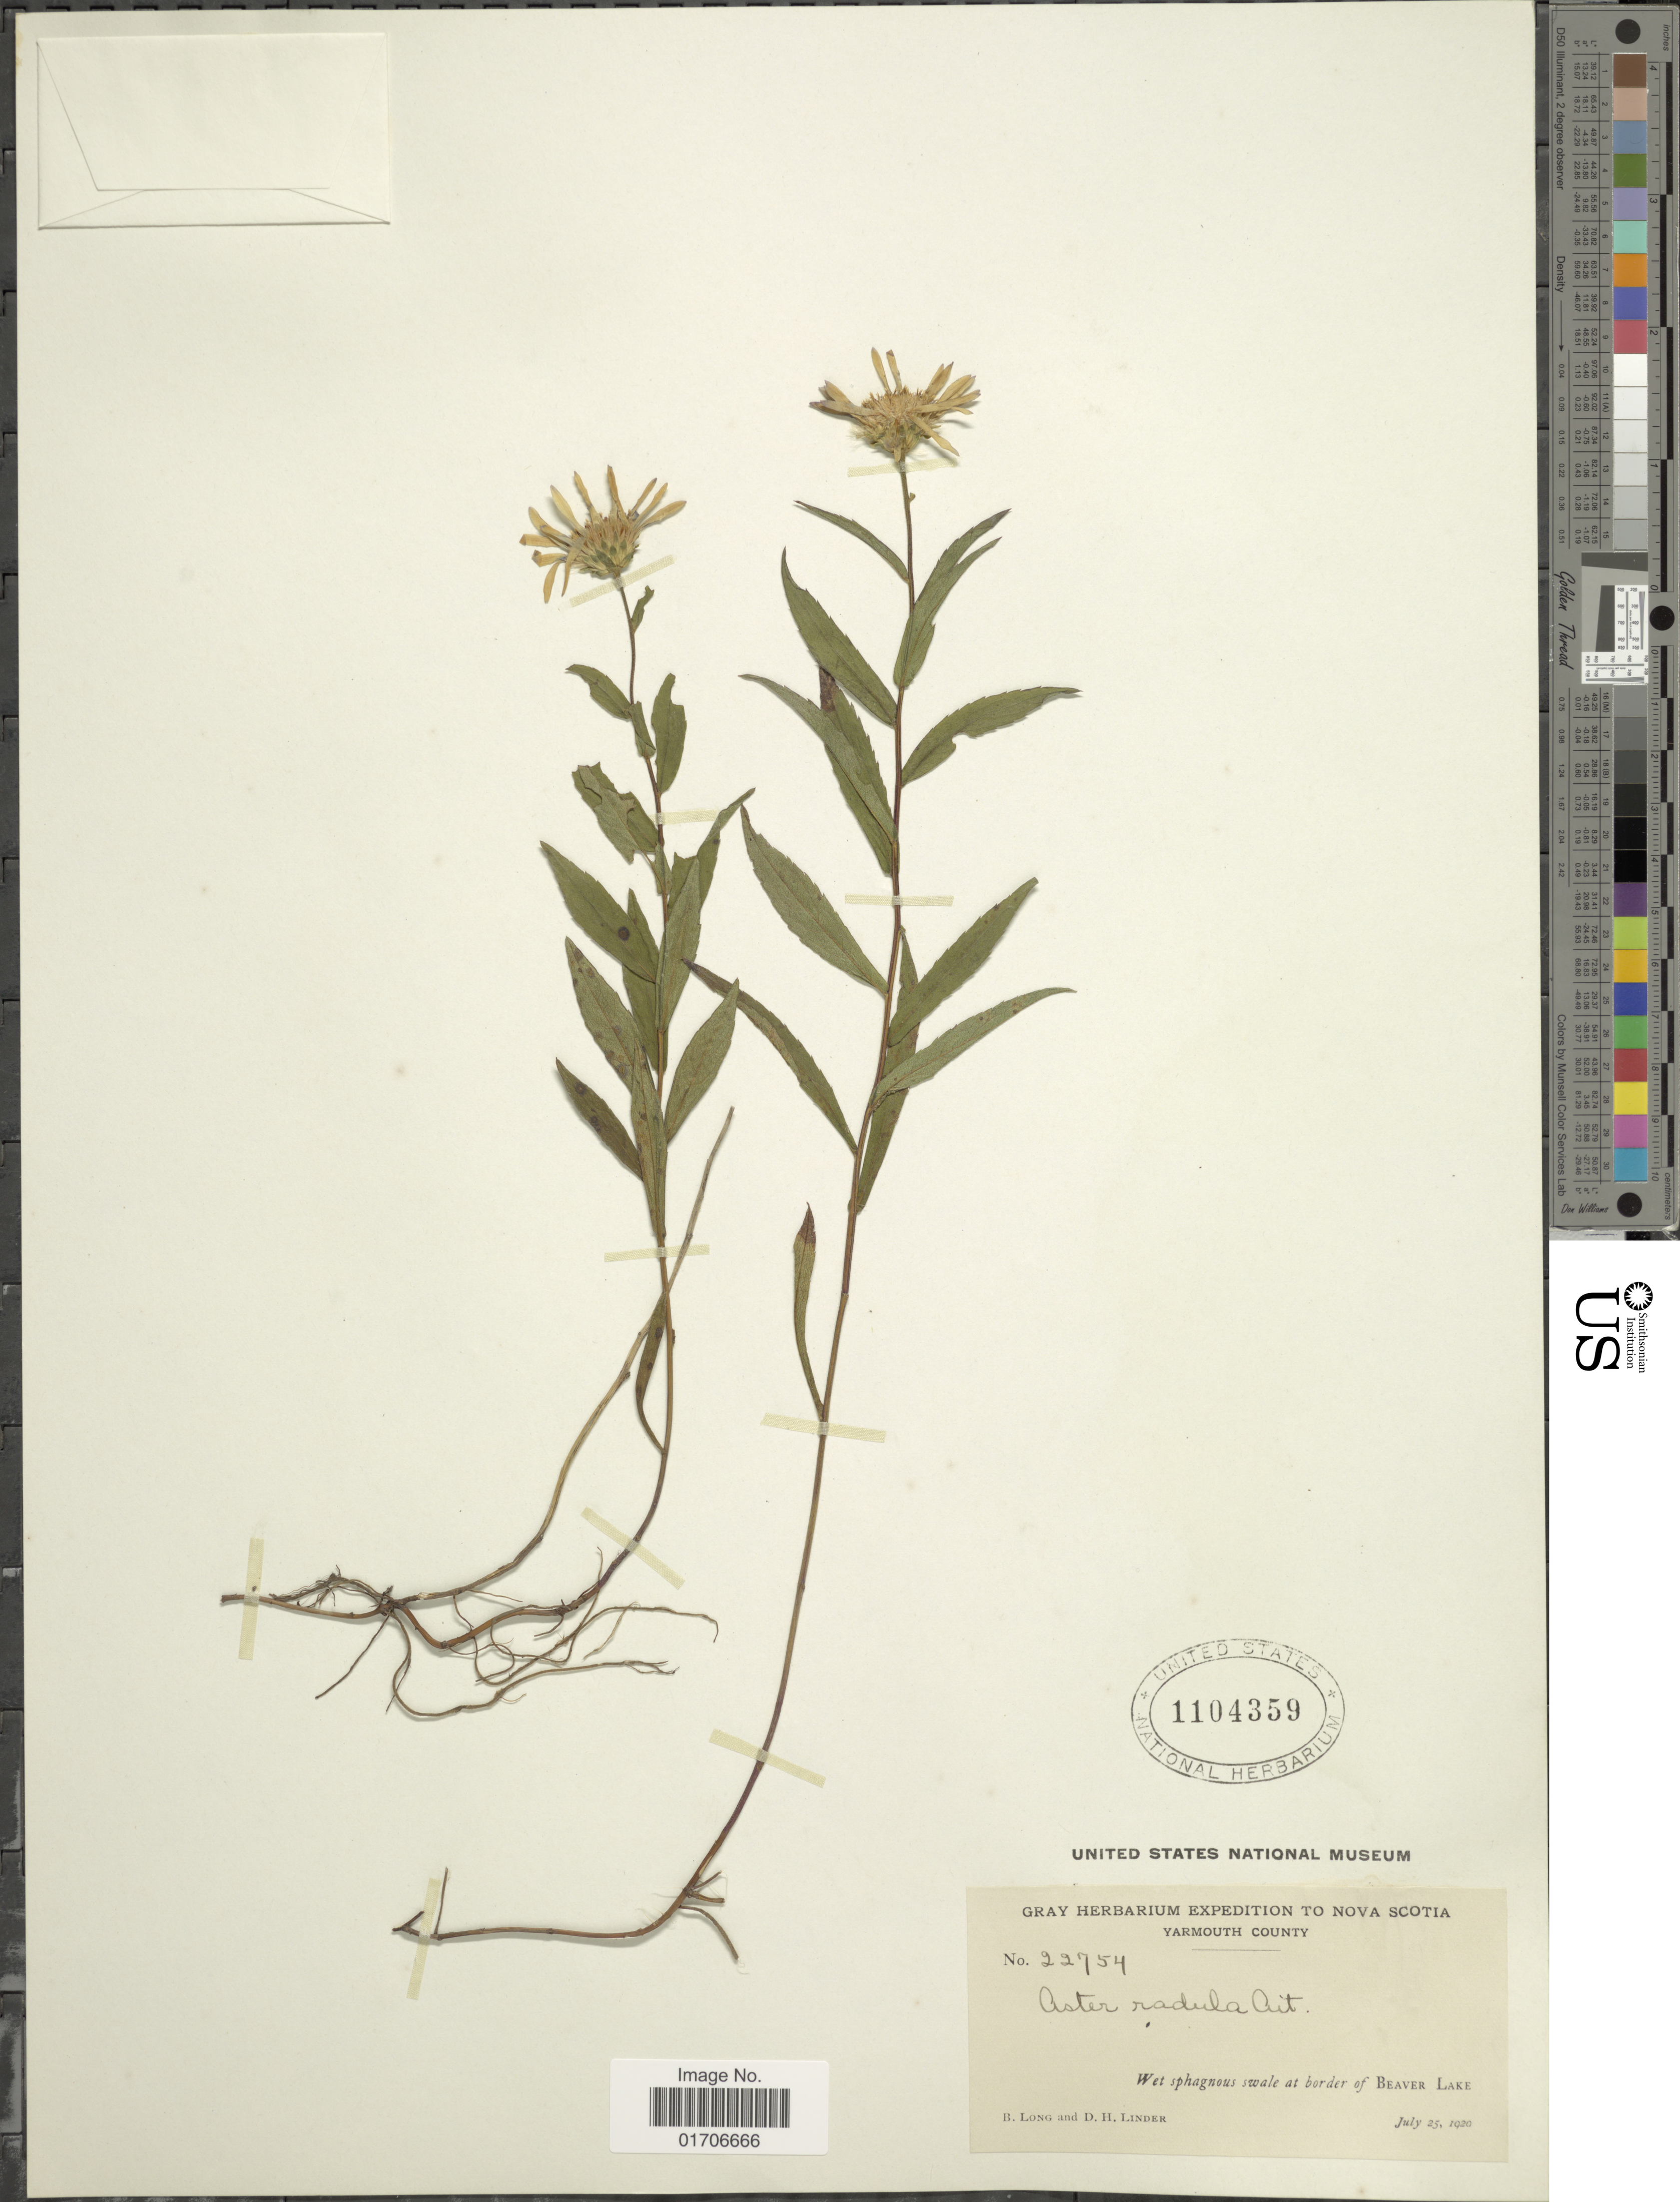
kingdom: Plantae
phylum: Tracheophyta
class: Magnoliopsida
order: Asterales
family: Asteraceae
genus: Eurybia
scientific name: Eurybia radula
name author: (Aiton) G.L. Nesom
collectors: B. Long & D. Linder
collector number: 22754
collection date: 1920-07-25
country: Canada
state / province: Nova Scotia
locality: Nova Scotia. Yarmouth County. Wet sphagnous swale at border of Beaver Lake.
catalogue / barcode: US 1104359